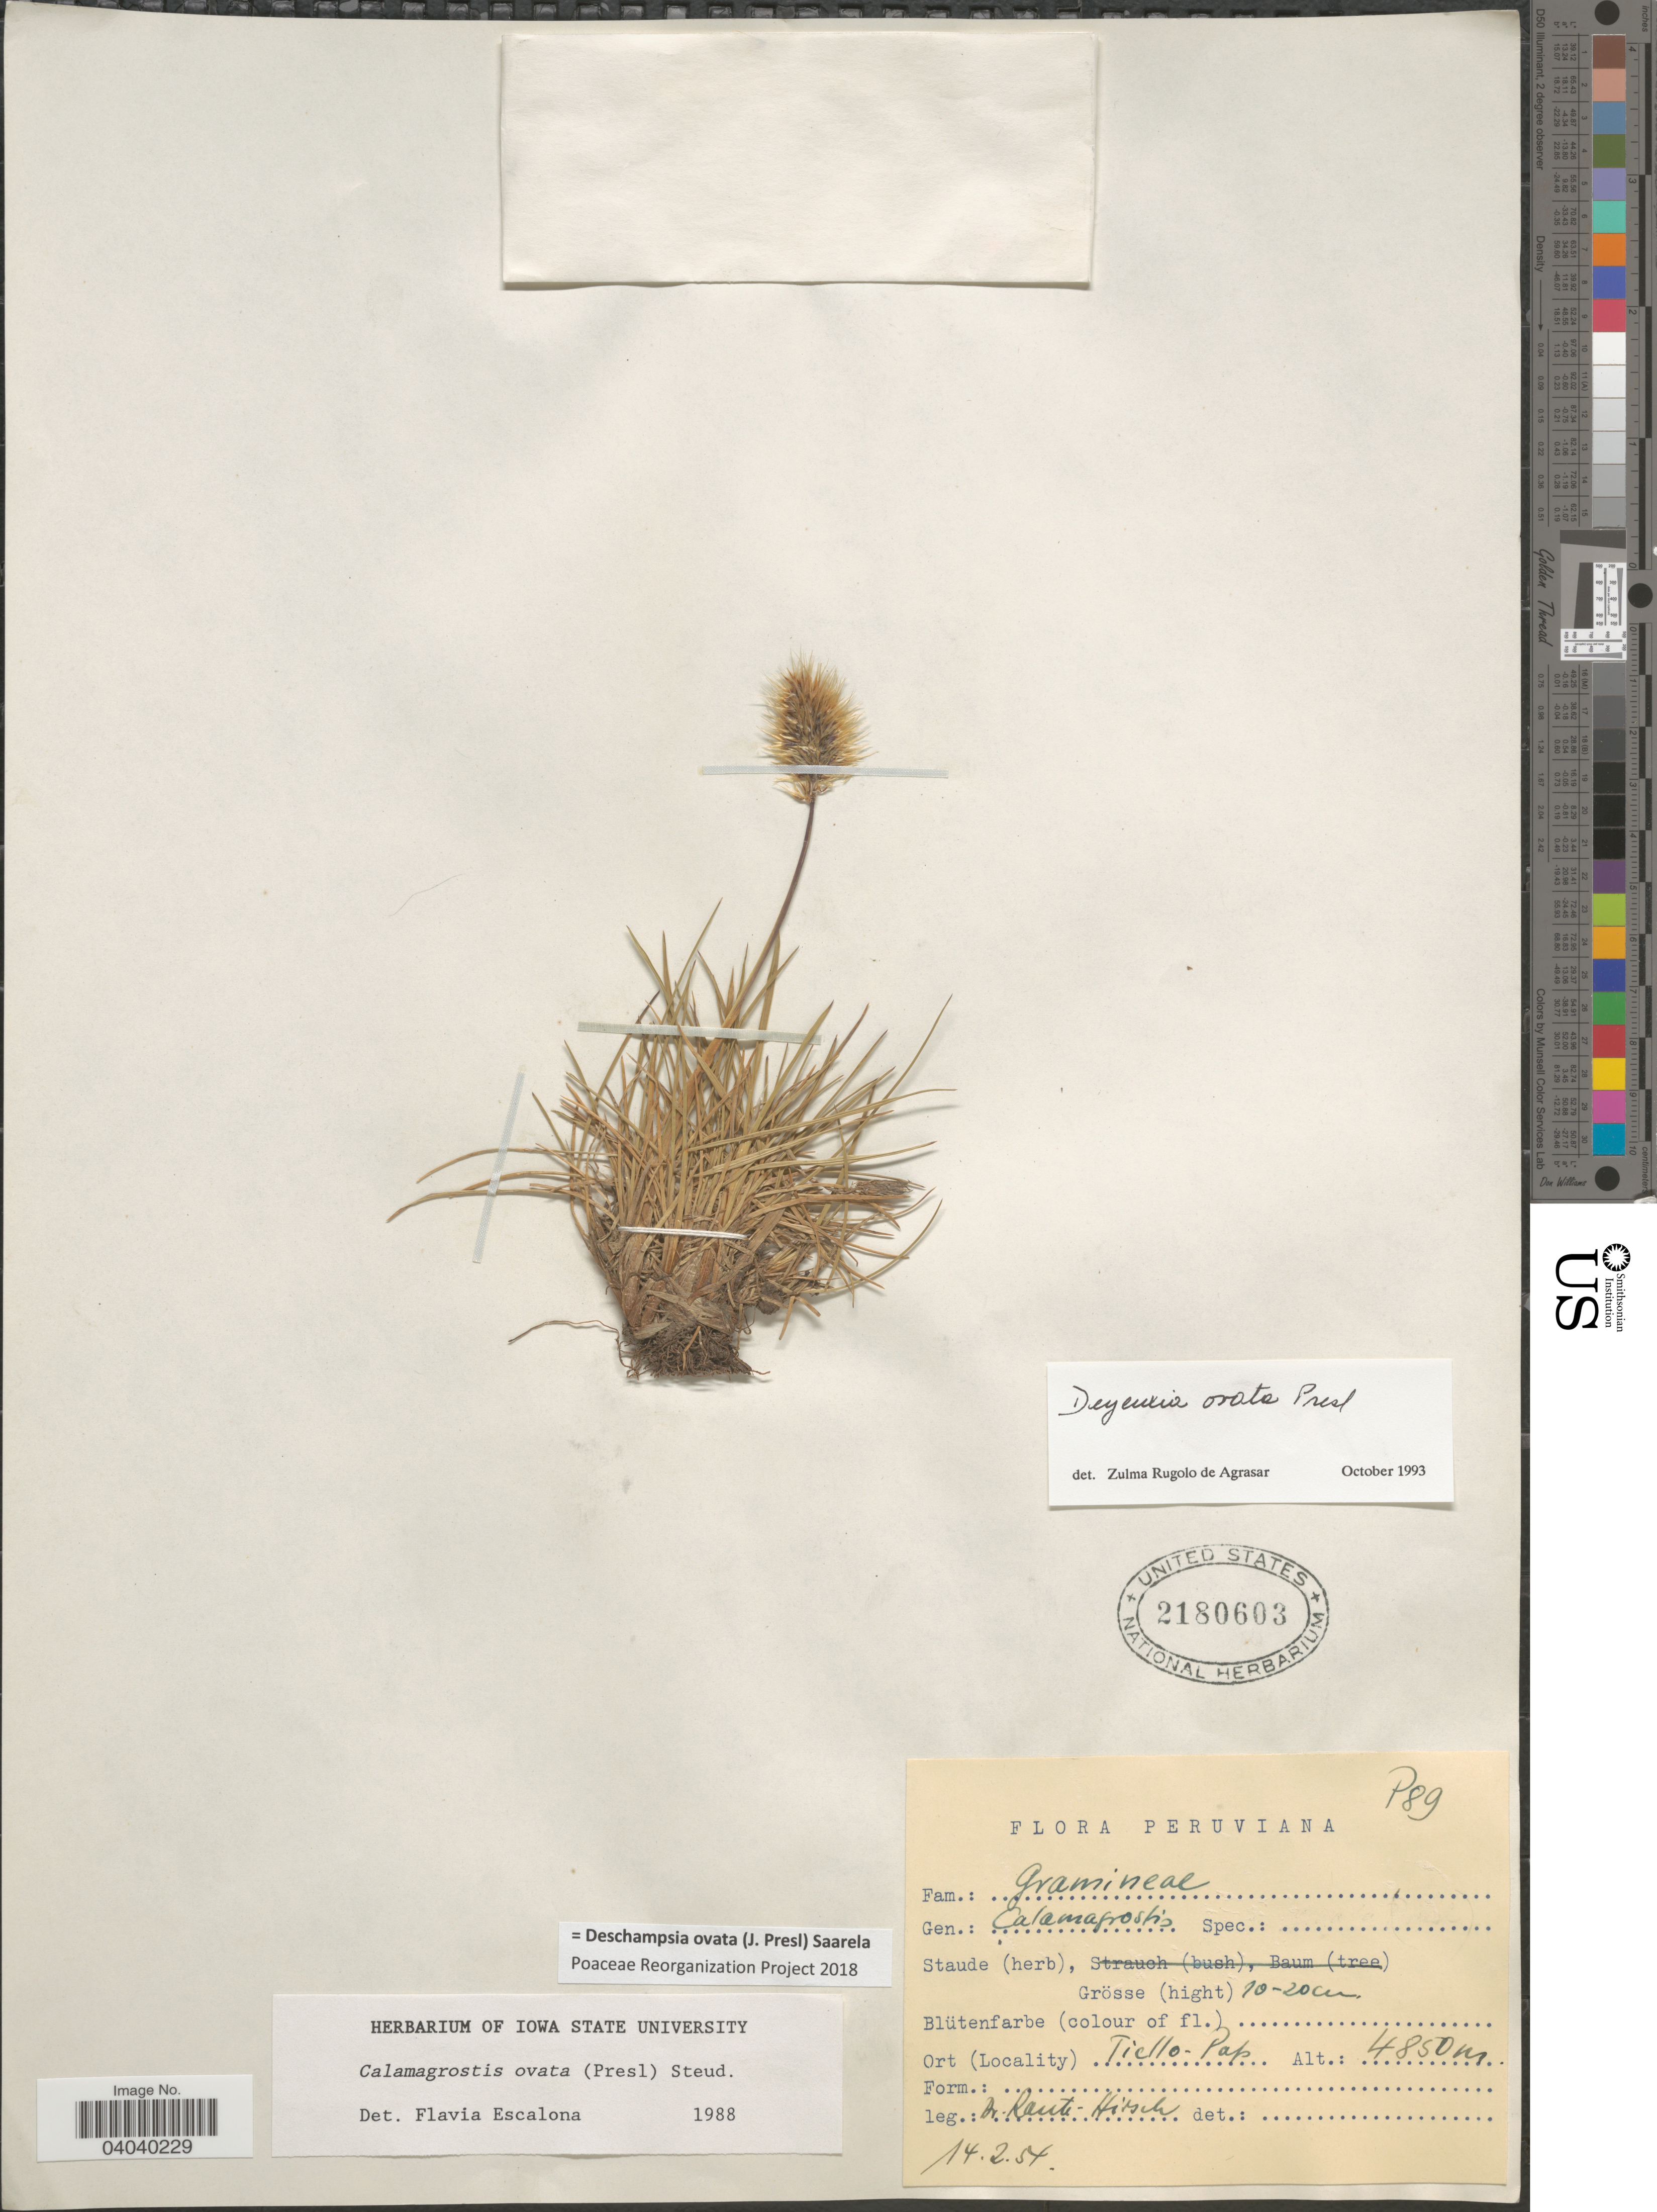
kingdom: Plantae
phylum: Tracheophyta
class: Liliopsida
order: Poales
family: Poaceae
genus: Deschampsia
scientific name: Deschampsia ovata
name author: (J. Presl) Saarela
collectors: W. Rauh & G. Hirsch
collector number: P89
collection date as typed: Transcribed d/m/y: 14/2/54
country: Peru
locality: Ticllo-Pap.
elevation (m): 4850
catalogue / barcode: US 2180603